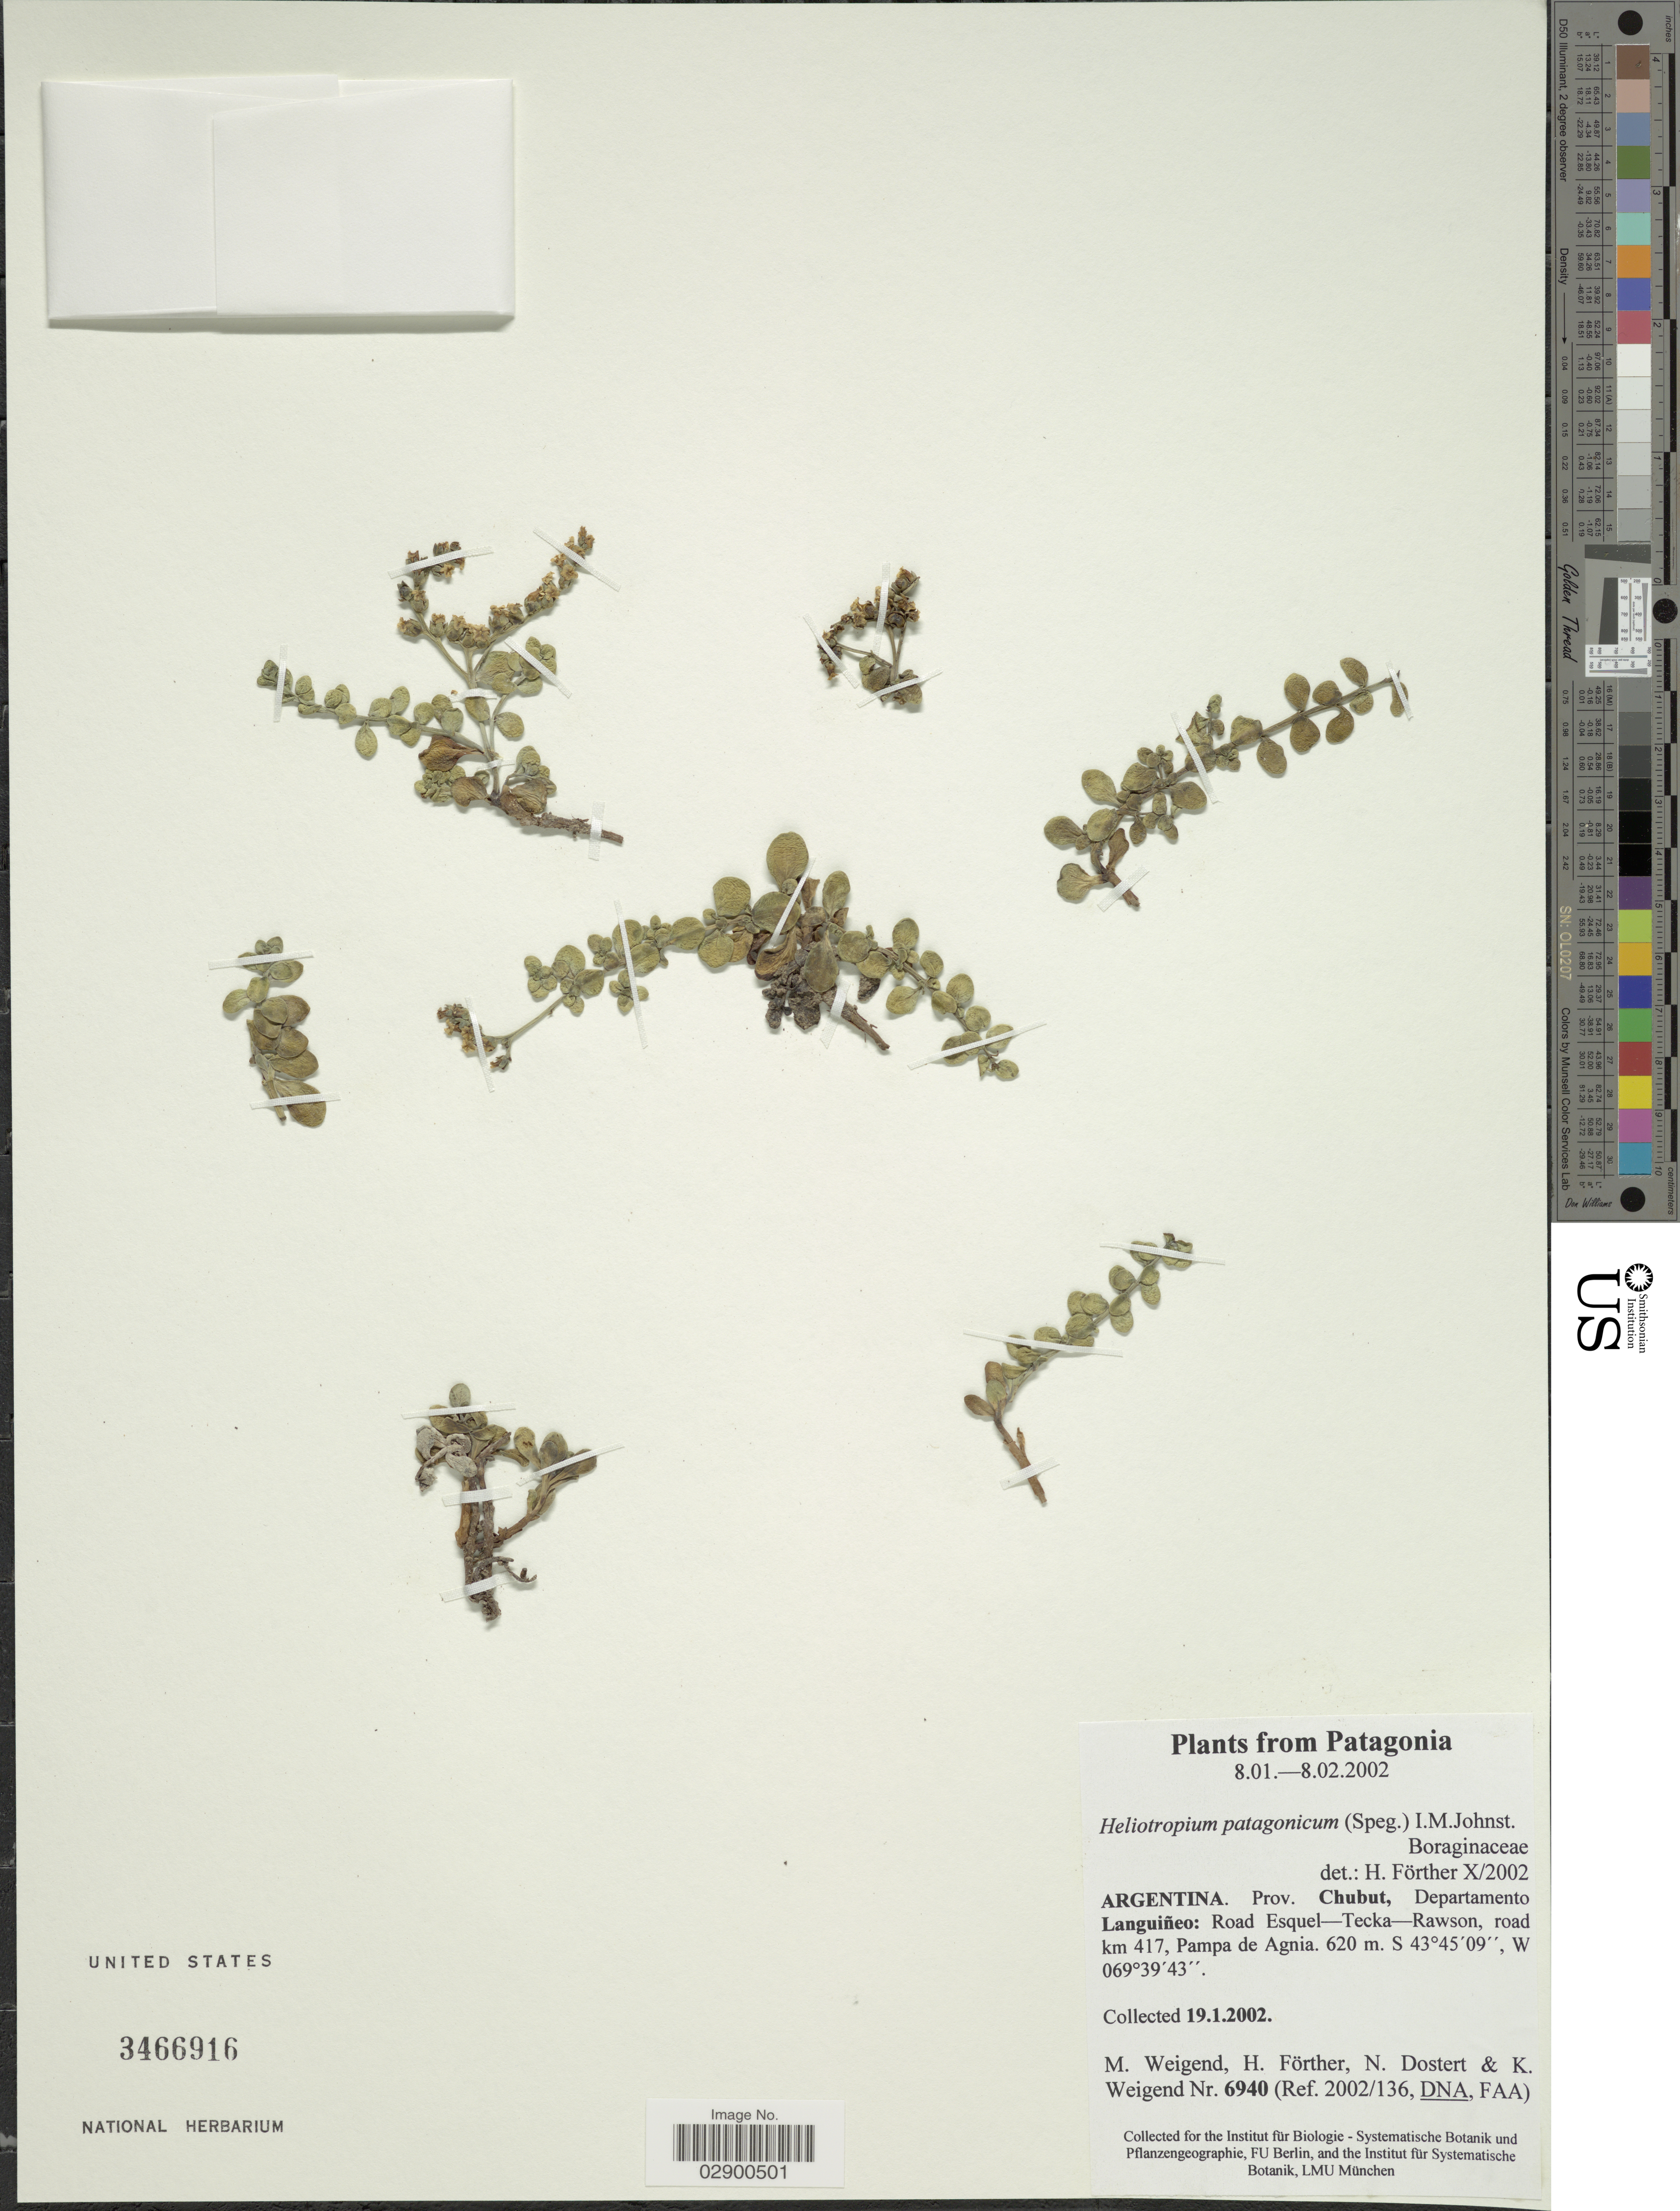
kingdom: Plantae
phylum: Tracheophyta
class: Magnoliopsida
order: Boraginales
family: Heliotropiaceae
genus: Heliotropium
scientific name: Heliotropium patagonicum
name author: A. DC.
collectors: M. Weigend, H. Förther, N. Dostert & K. Weigend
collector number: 6940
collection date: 2002-01-19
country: Argentina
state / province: Chubut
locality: Departamento Languiñeo, Road Esquel-Tecka-Rawson, road km 417, Pampa de Agnia.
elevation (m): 620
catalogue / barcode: US 3466916